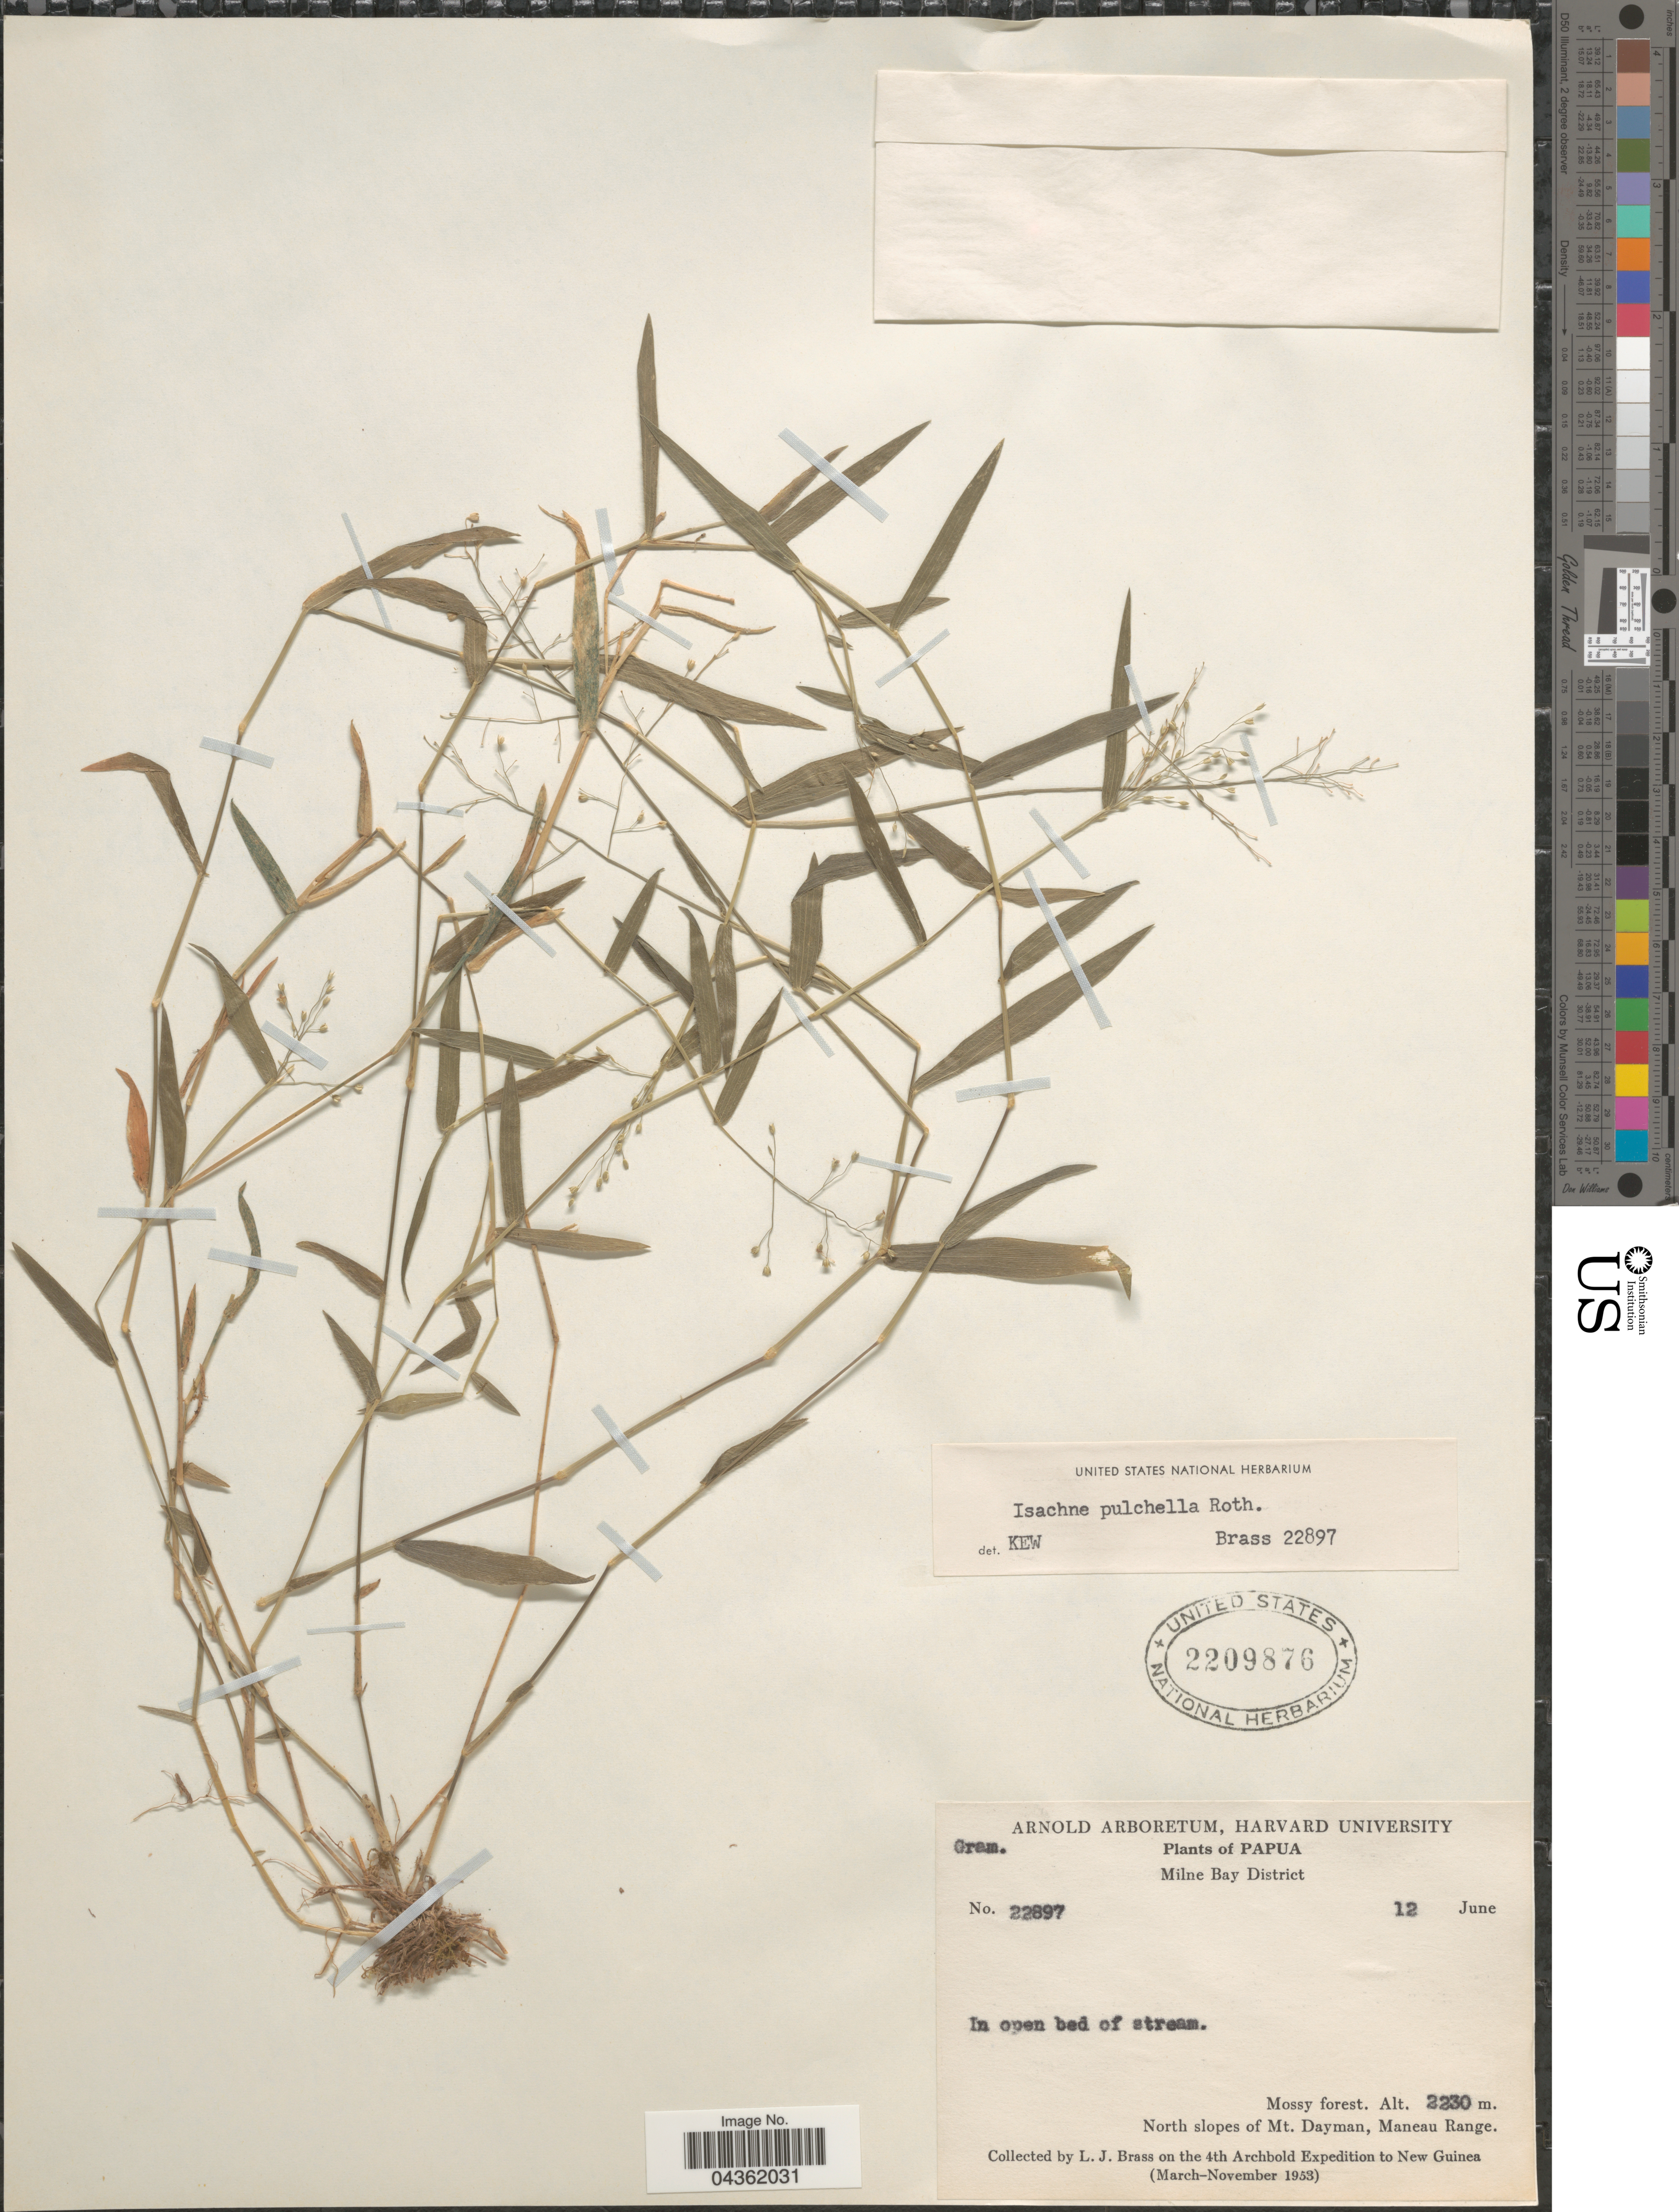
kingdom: Plantae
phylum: Tracheophyta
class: Liliopsida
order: Poales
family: Poaceae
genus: Isachne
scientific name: Isachne pulchella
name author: Roth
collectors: L. J. Brass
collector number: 22897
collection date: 1953-06-12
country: Papua New Guinea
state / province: Milne Bay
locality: Papua. Milne Bay District. North slopes of Mt. Dayman, Maneau Range. 4th Archbold Expedition to New Guinea (March-November 1953).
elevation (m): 2230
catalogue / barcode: US 2209876